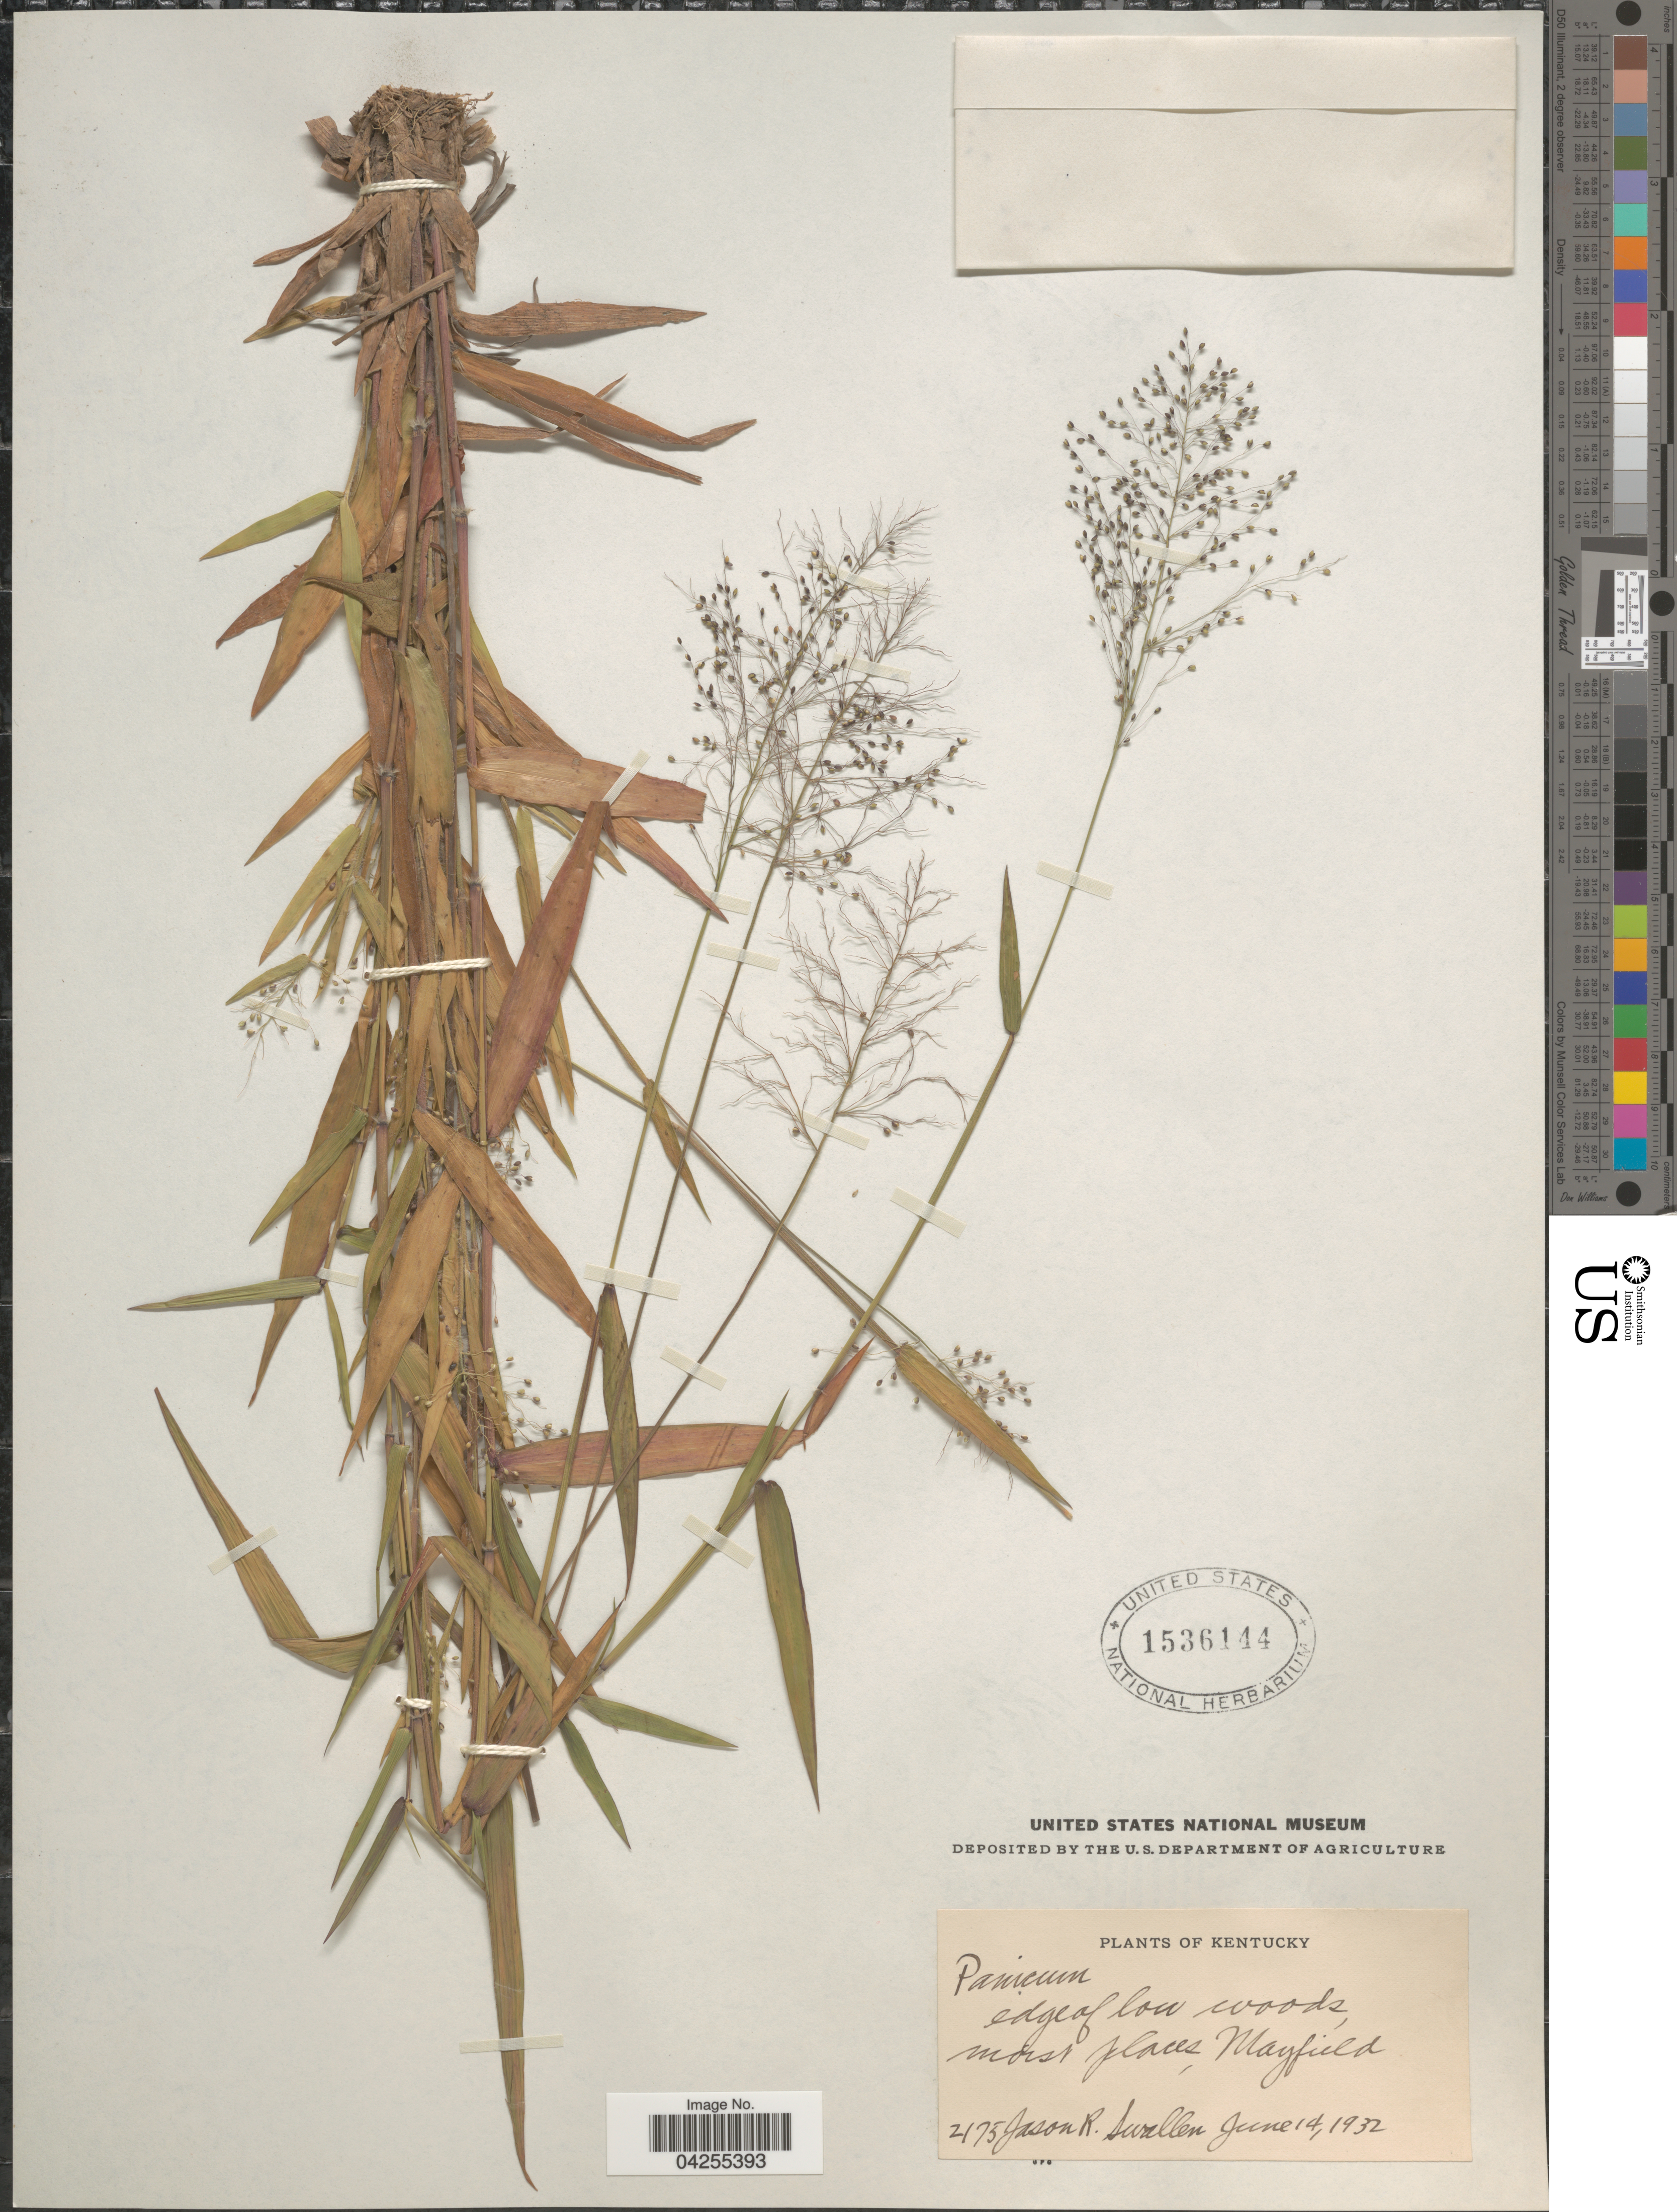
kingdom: Plantae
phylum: Tracheophyta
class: Liliopsida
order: Poales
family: Poaceae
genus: Dichanthelium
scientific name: Dichanthelium dichotomum var. dichotomum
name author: (L.) Gould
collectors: J. R. Swallen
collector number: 2175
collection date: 1932-06-14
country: United States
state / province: Kentucky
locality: Edge of low woods, moist places, Mayfield.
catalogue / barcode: US 1536144